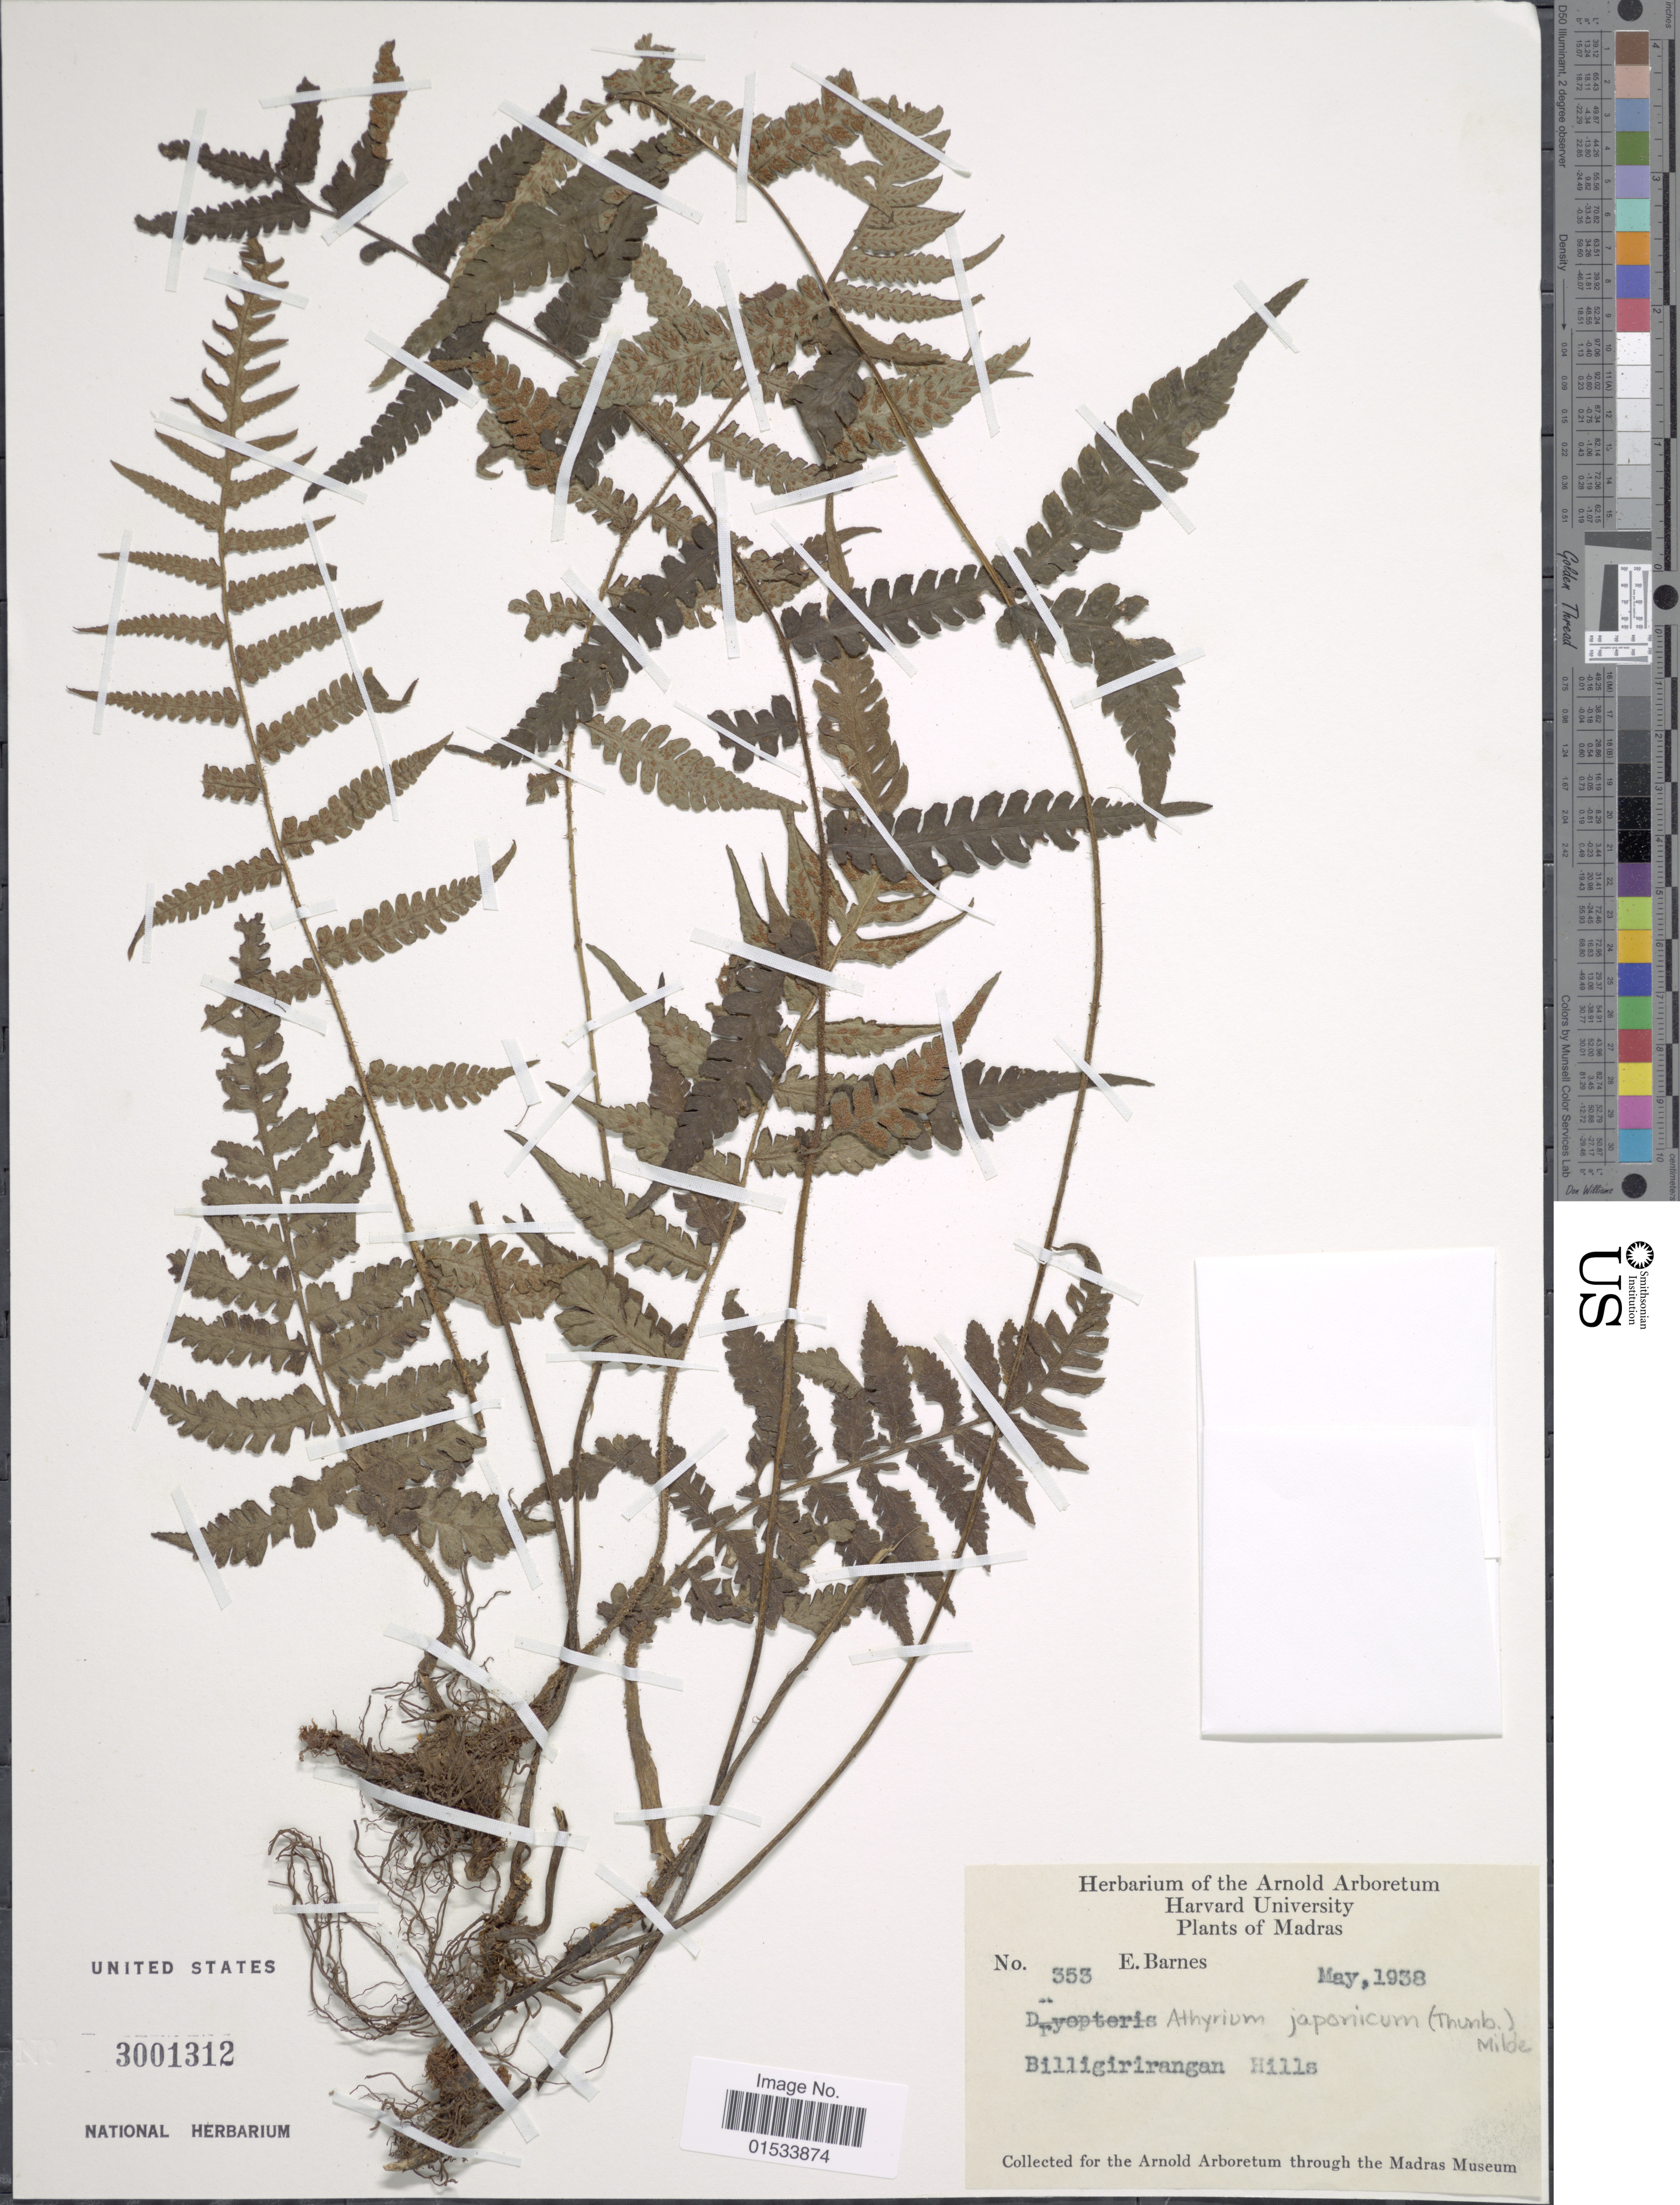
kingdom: Plantae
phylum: Tracheophyta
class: Polypodiopsida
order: Polypodiales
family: Athyriaceae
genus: Diplazium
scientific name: Diplazium japonicum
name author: (Thunb.) Copel.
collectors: E. Barnes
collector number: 353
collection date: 1938-05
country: India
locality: Madras, Billigirirangan Hills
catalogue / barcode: US 3001312